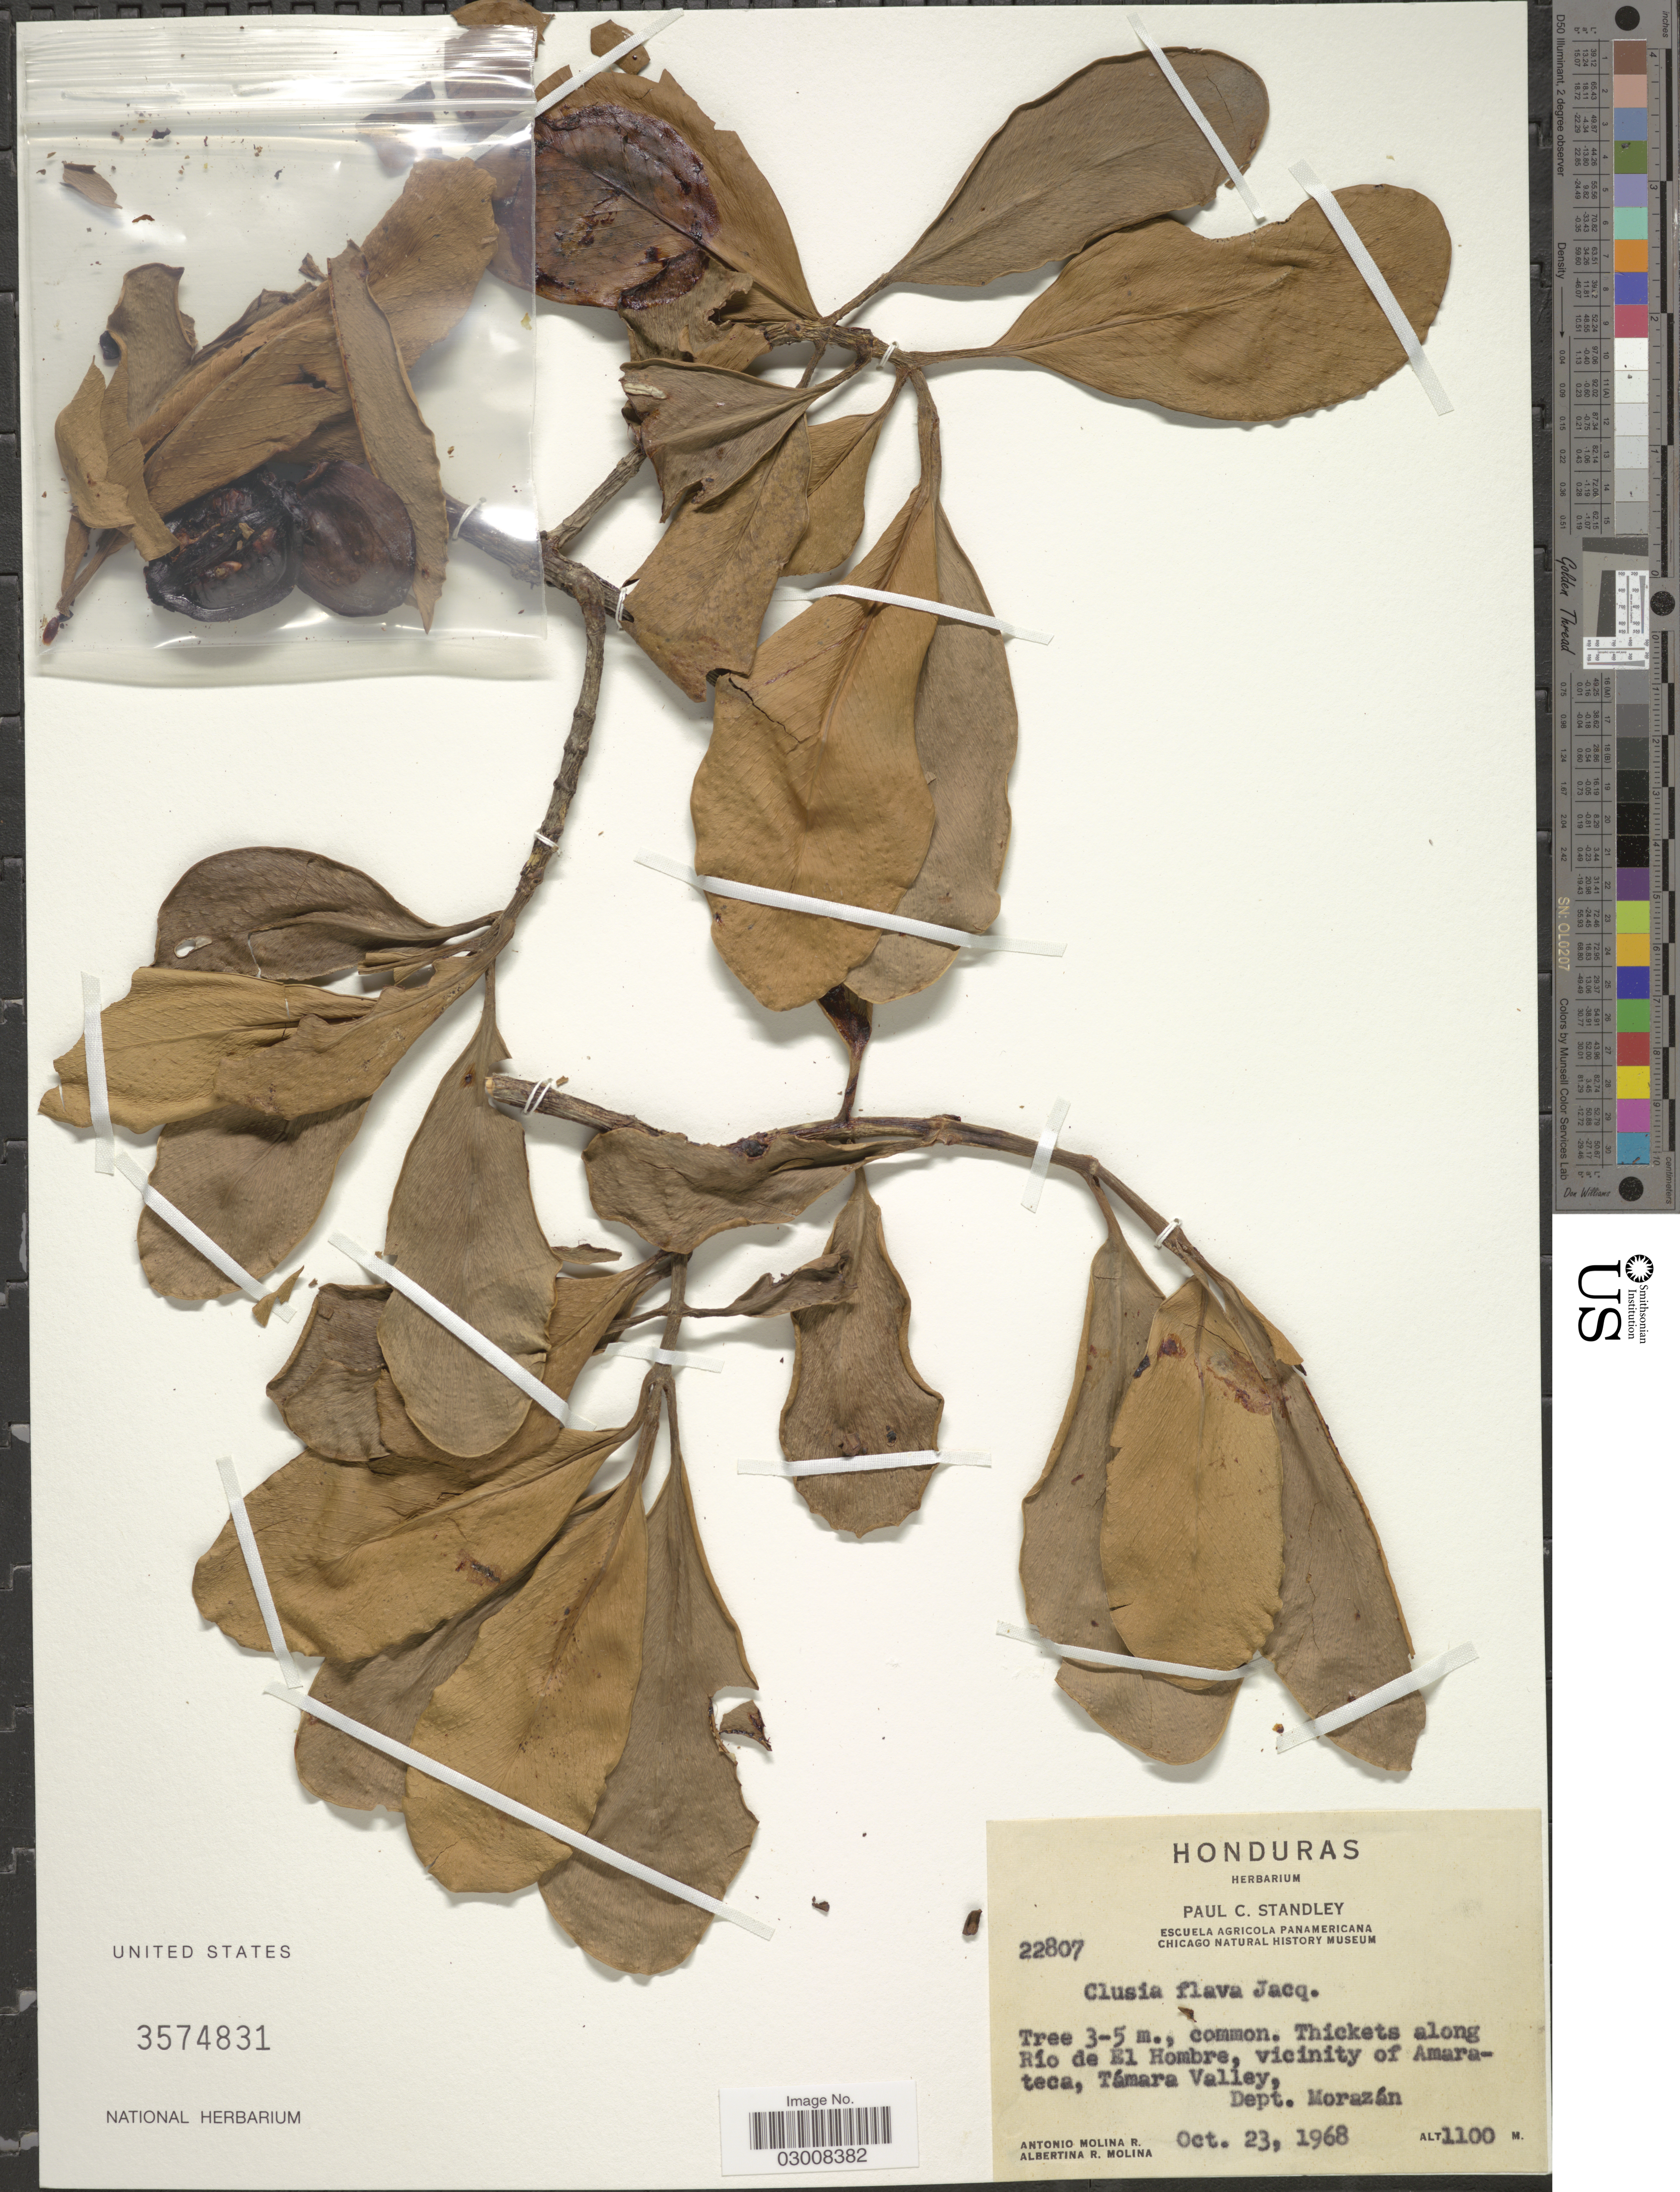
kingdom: Plantae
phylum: Tracheophyta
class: Magnoliopsida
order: Malpighiales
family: Clusiaceae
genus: Clusia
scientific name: Clusia flava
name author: Jacq.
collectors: A. Molina R. & A. R. Molina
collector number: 22807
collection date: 1968-10-23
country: Honduras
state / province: Fco. Morazán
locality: Thickets along Río de El Hombre, vicinity of Amarateca, Támara Valley, Dept. Morazán.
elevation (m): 1100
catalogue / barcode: US 3574831